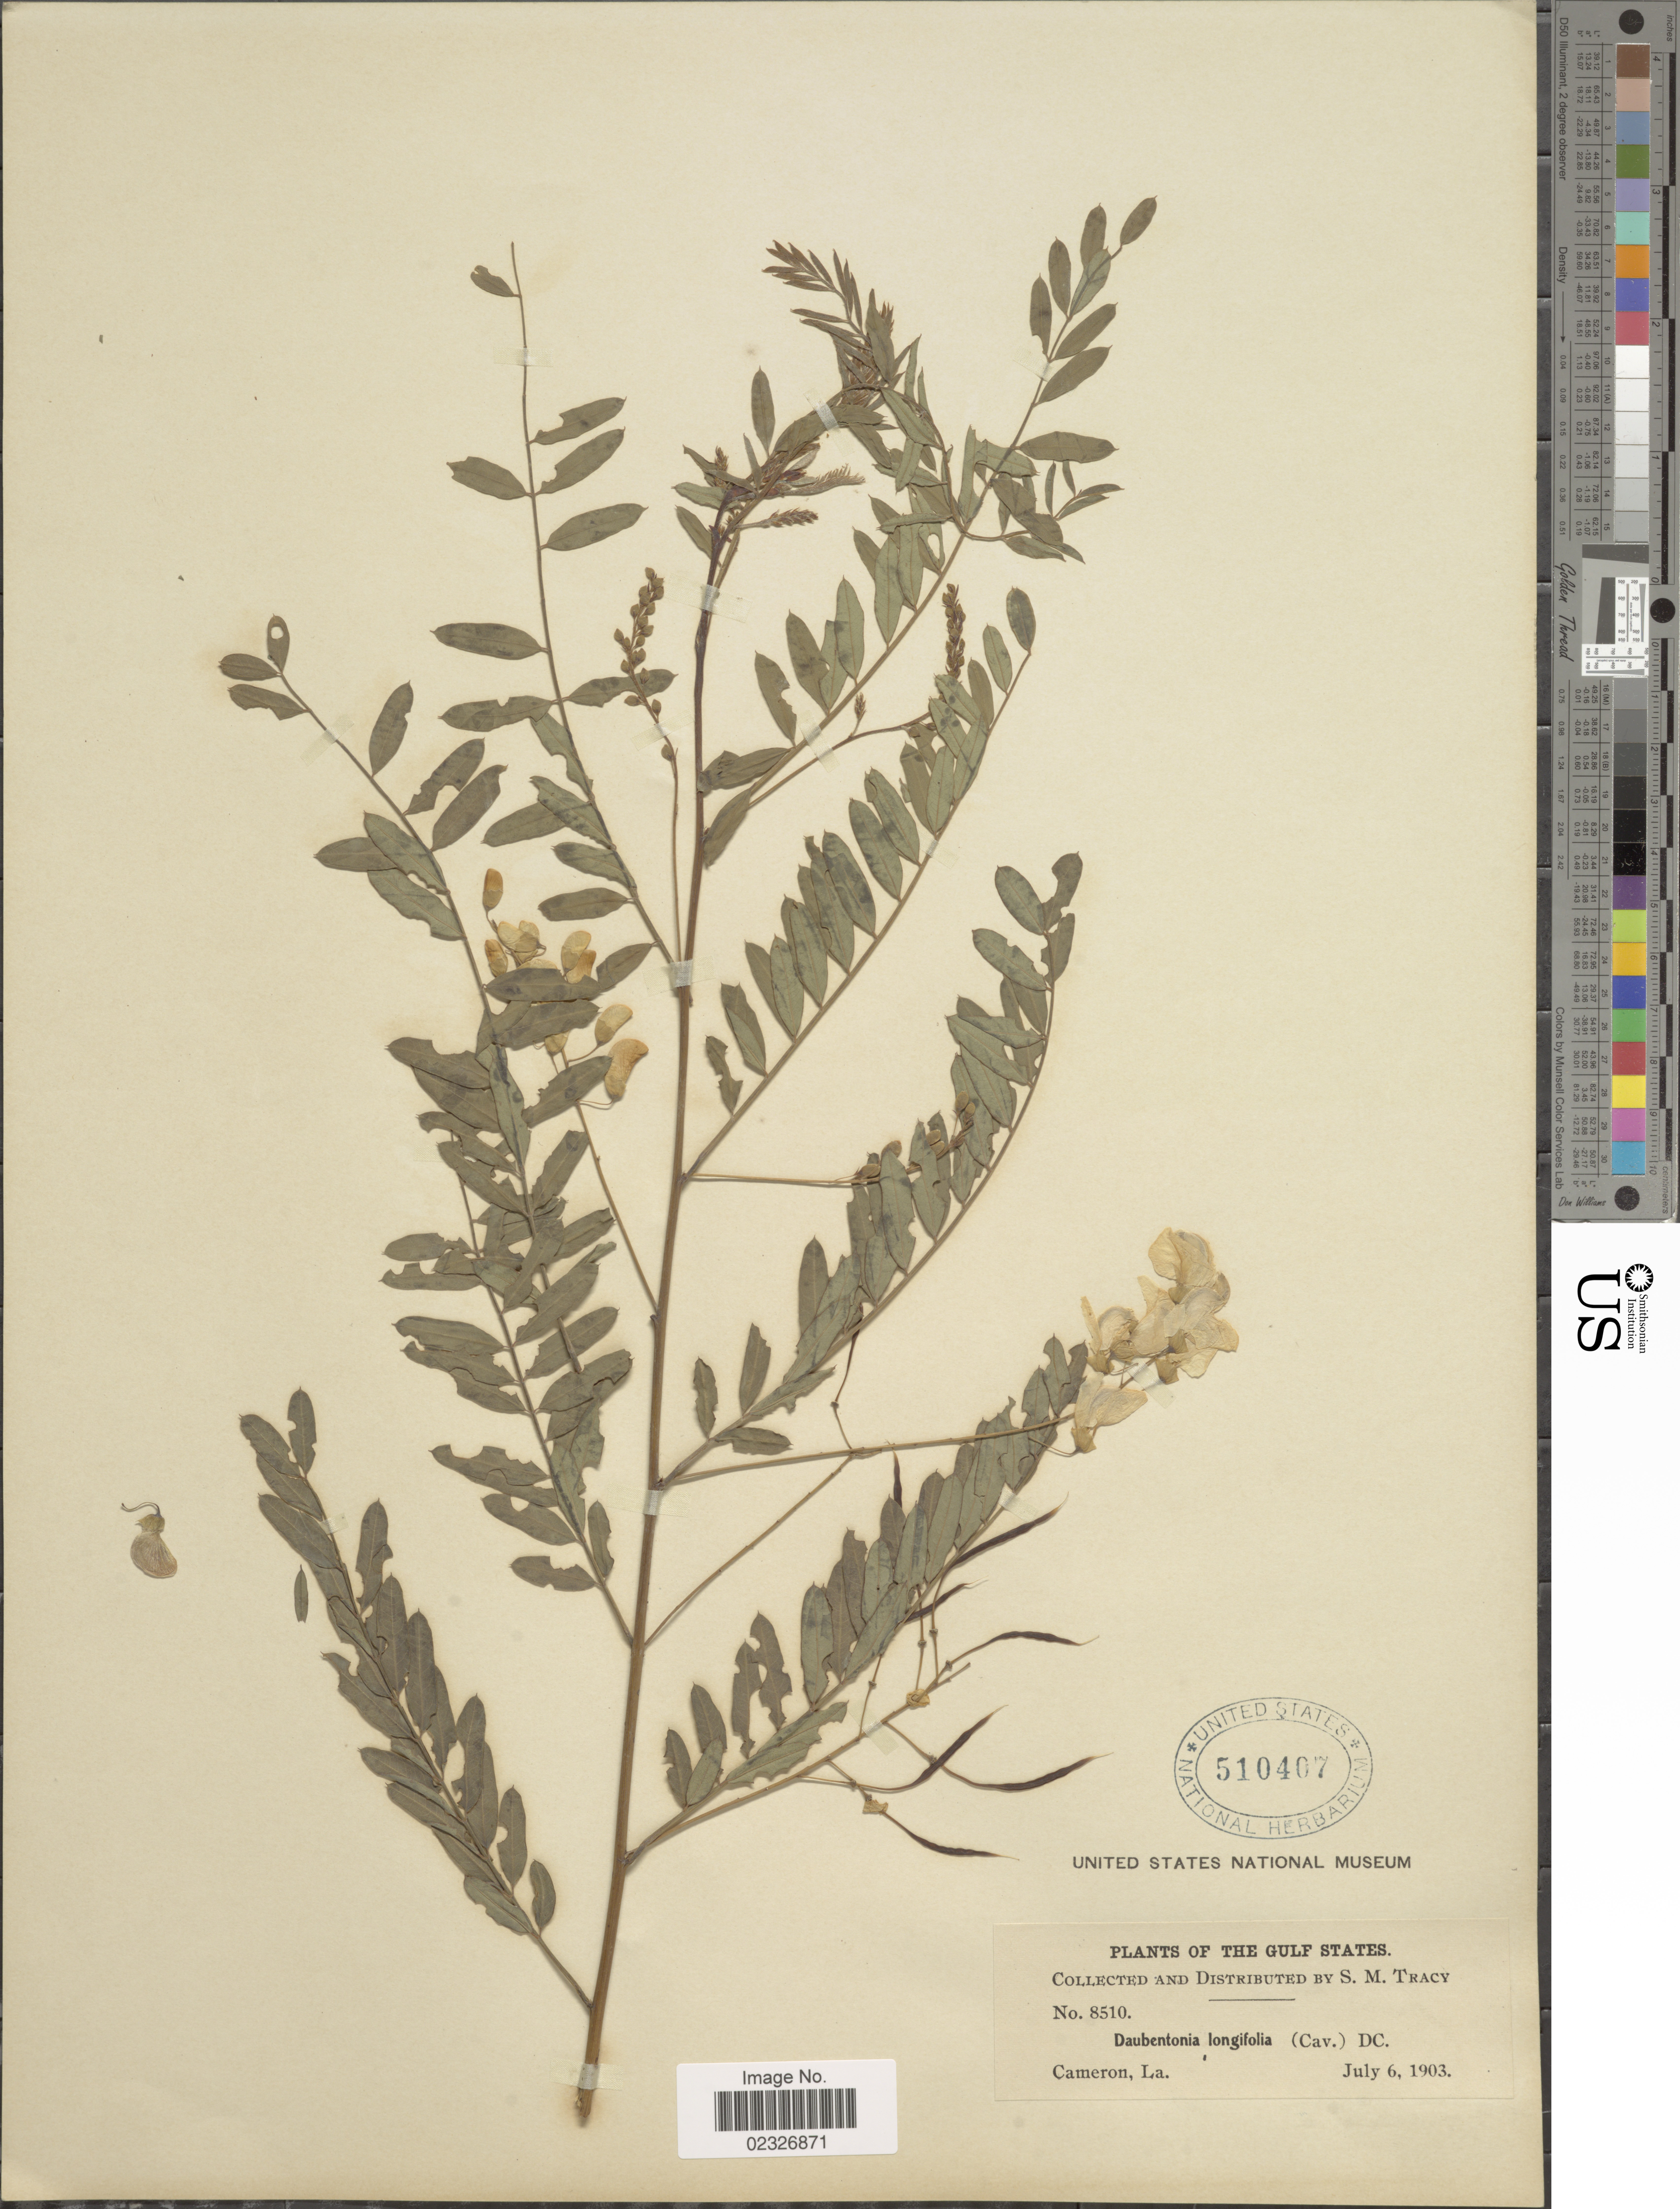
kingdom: Plantae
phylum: Tracheophyta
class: Magnoliopsida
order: Fabales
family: Fabaceae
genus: Sesbania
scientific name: Sesbania drummondii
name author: (Rydb.) Cory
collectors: S. M. Tracy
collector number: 8510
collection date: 1903-07-06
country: United States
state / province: Louisiana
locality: The Gulf States, Cameronm, La.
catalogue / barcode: US 510407